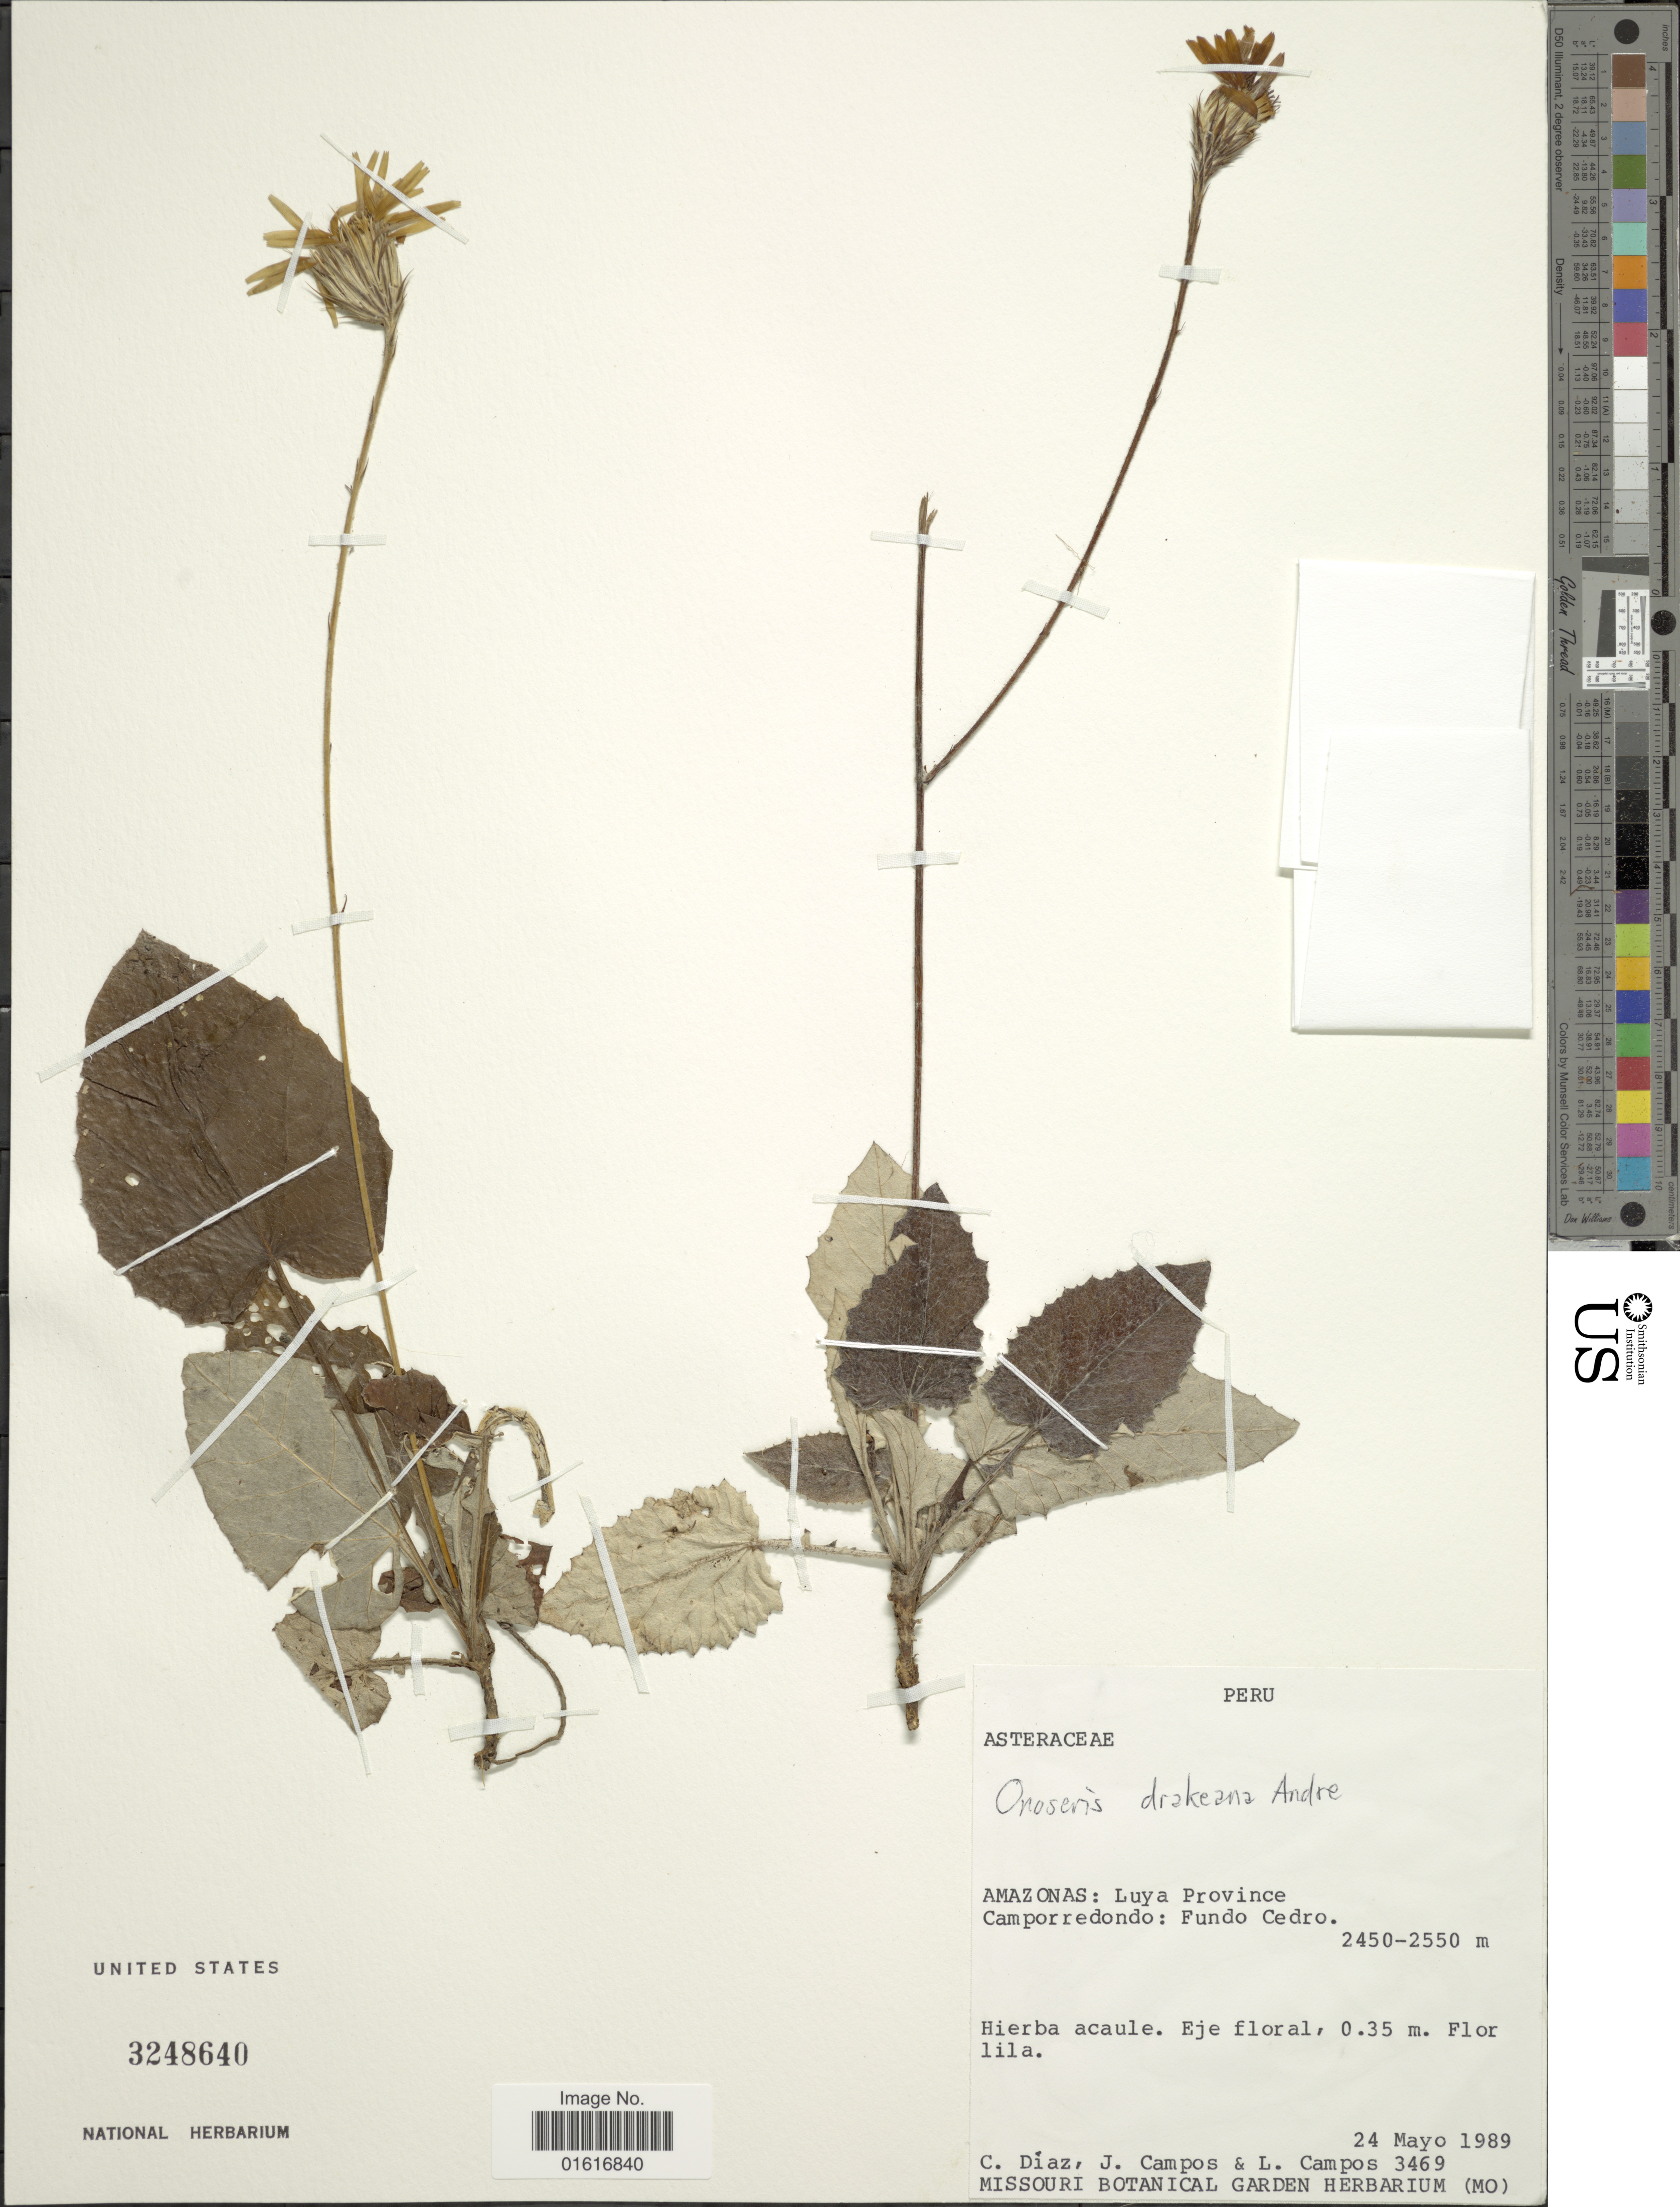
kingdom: Plantae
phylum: Tracheophyta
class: Magnoliopsida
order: Asterales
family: Asteraceae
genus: Onoseris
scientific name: Onoseris drakeana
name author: André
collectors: C. Díaz, J. Campos & L. Campos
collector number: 3469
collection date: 1989-05-24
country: Peru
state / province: Amazonas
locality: Luya Province, Camporredondo: Fundo Cedro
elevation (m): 2450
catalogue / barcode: US 3248640